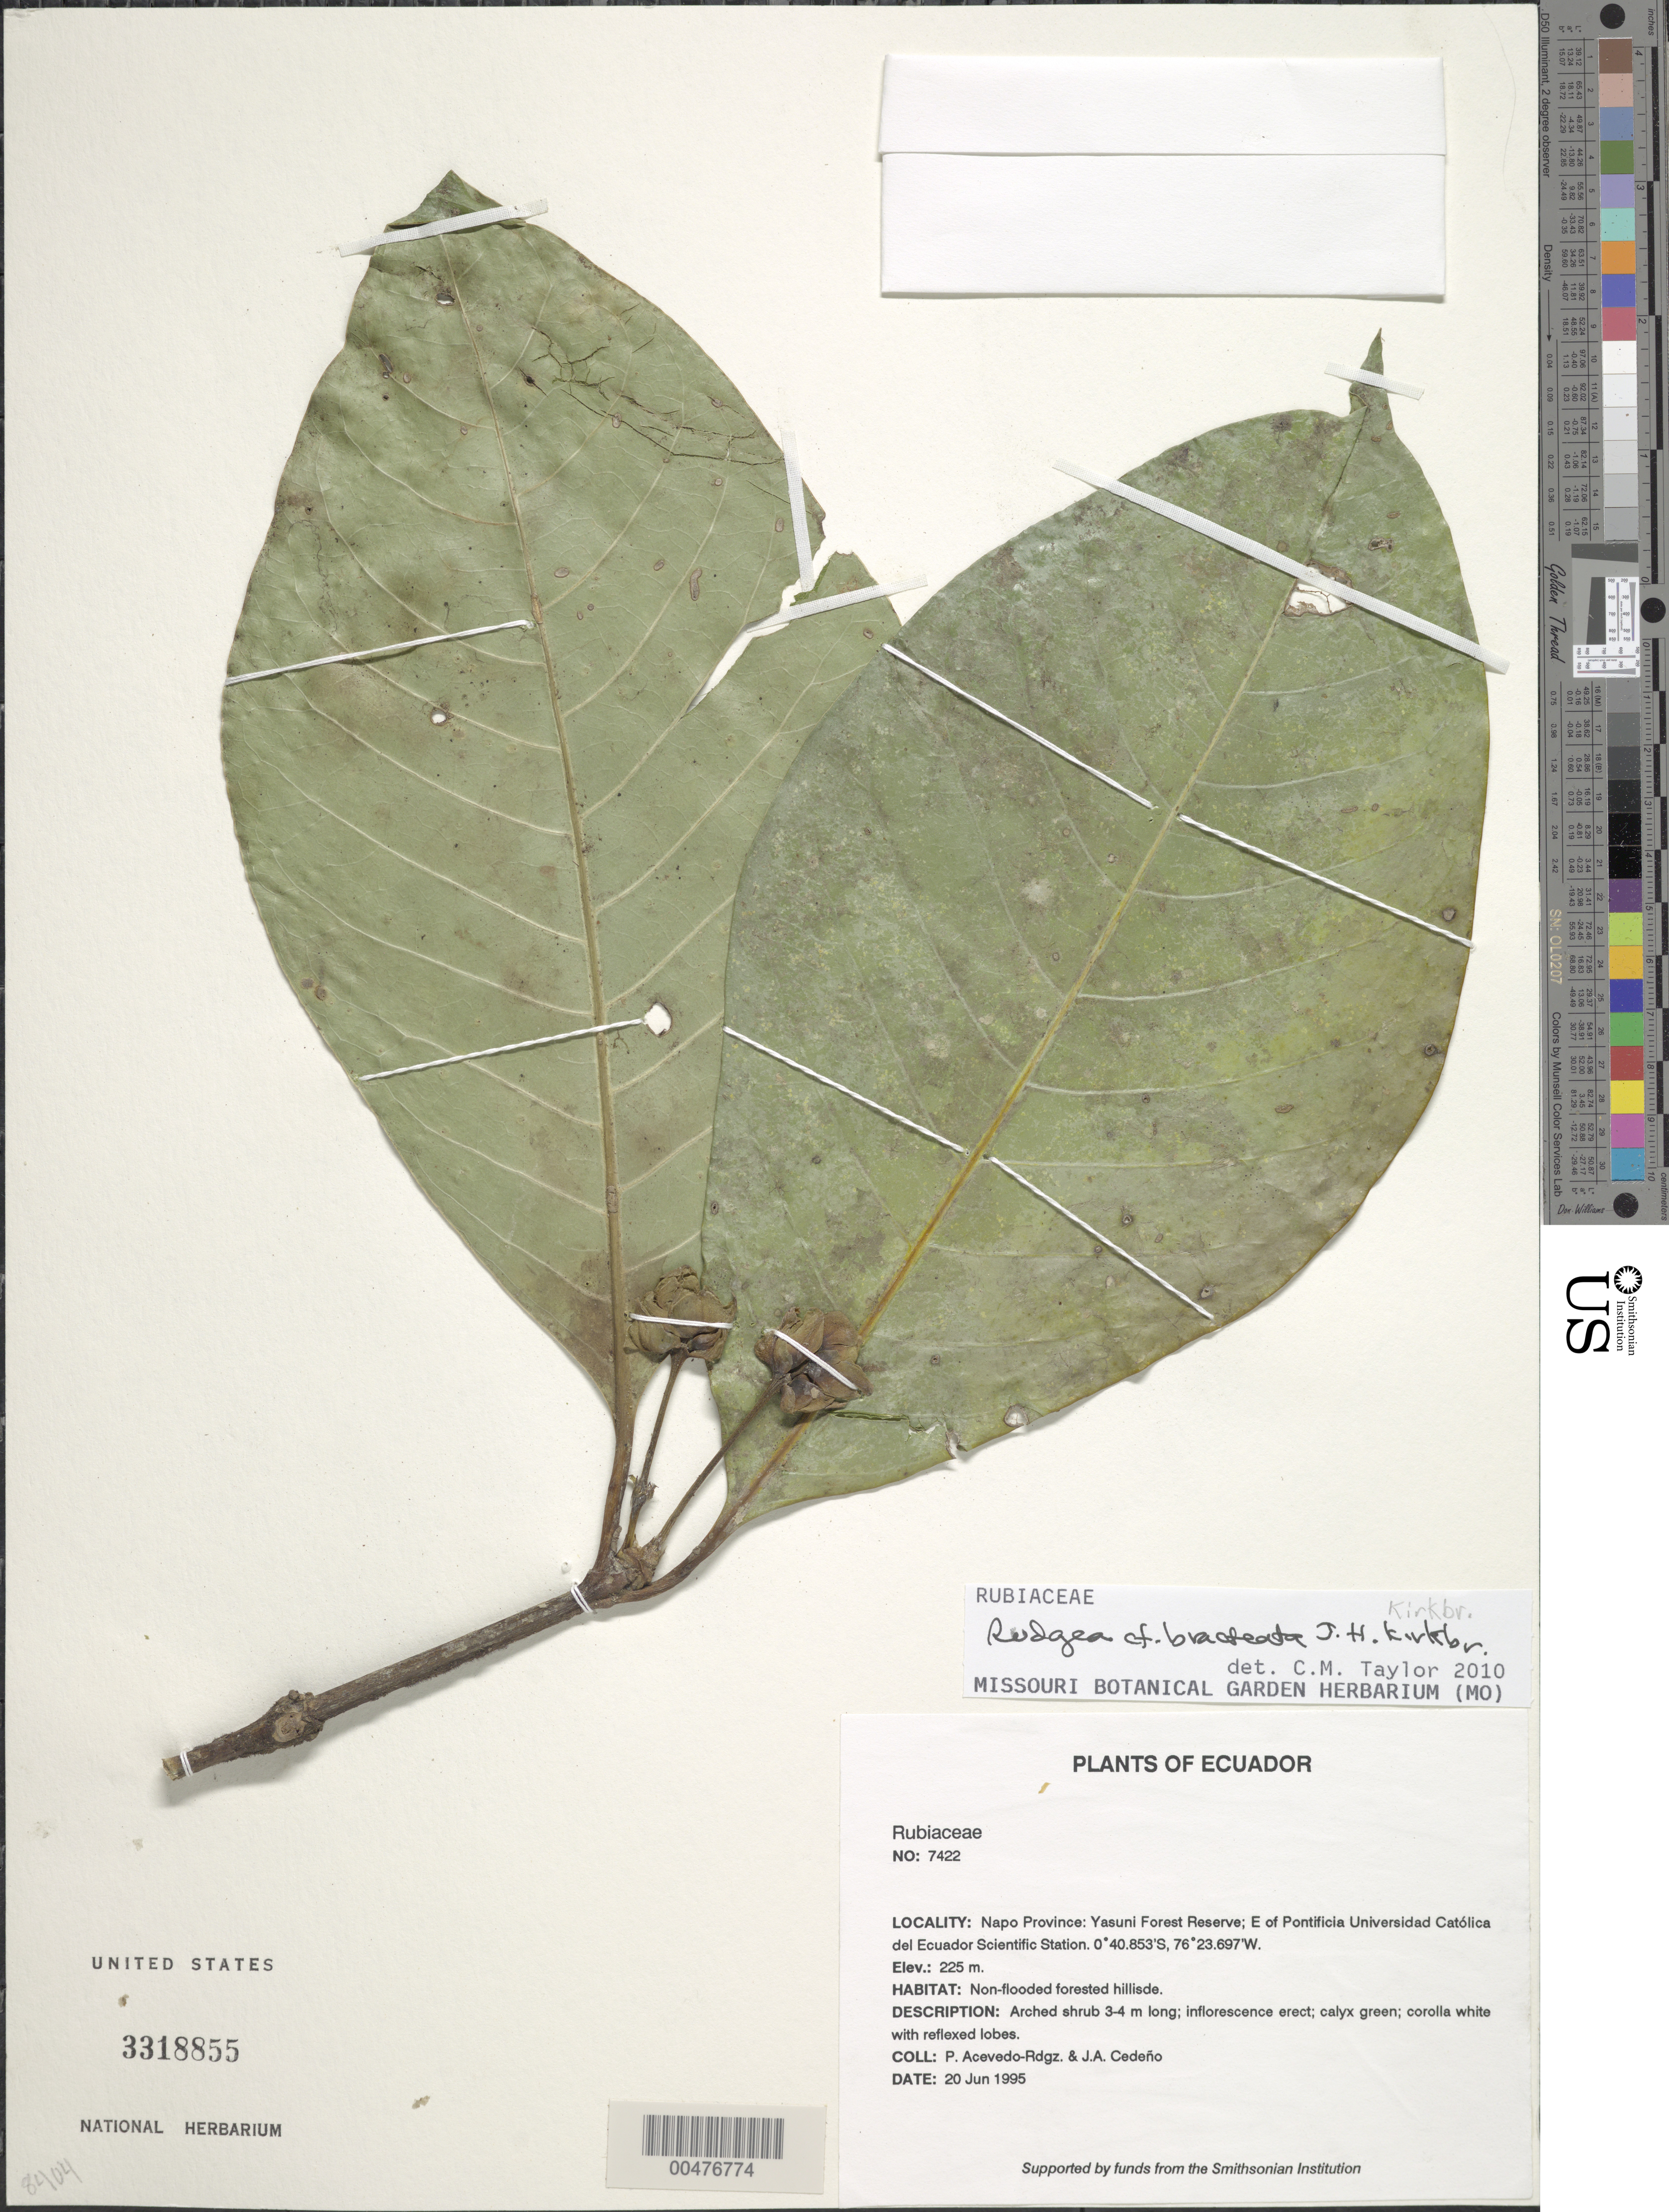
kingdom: Plantae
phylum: Tracheophyta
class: Magnoliopsida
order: Gentianales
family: Rubiaceae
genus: Rudgea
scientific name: Rudgea bracteata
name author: J.H. Kirkbr.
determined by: Taylor, Charlotte M.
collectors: P. Acevedo-Rodr. & J. A. Cedeño M.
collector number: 7422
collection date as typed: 20 Jun 1995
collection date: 1995-06-20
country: Ecuador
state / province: Napo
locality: Yasuni Forest Reserve; E of Pontificia Universidad Católica del Ecuador Scientific Station.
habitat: Non-flooded forested hillside.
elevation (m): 225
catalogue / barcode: US 3318855